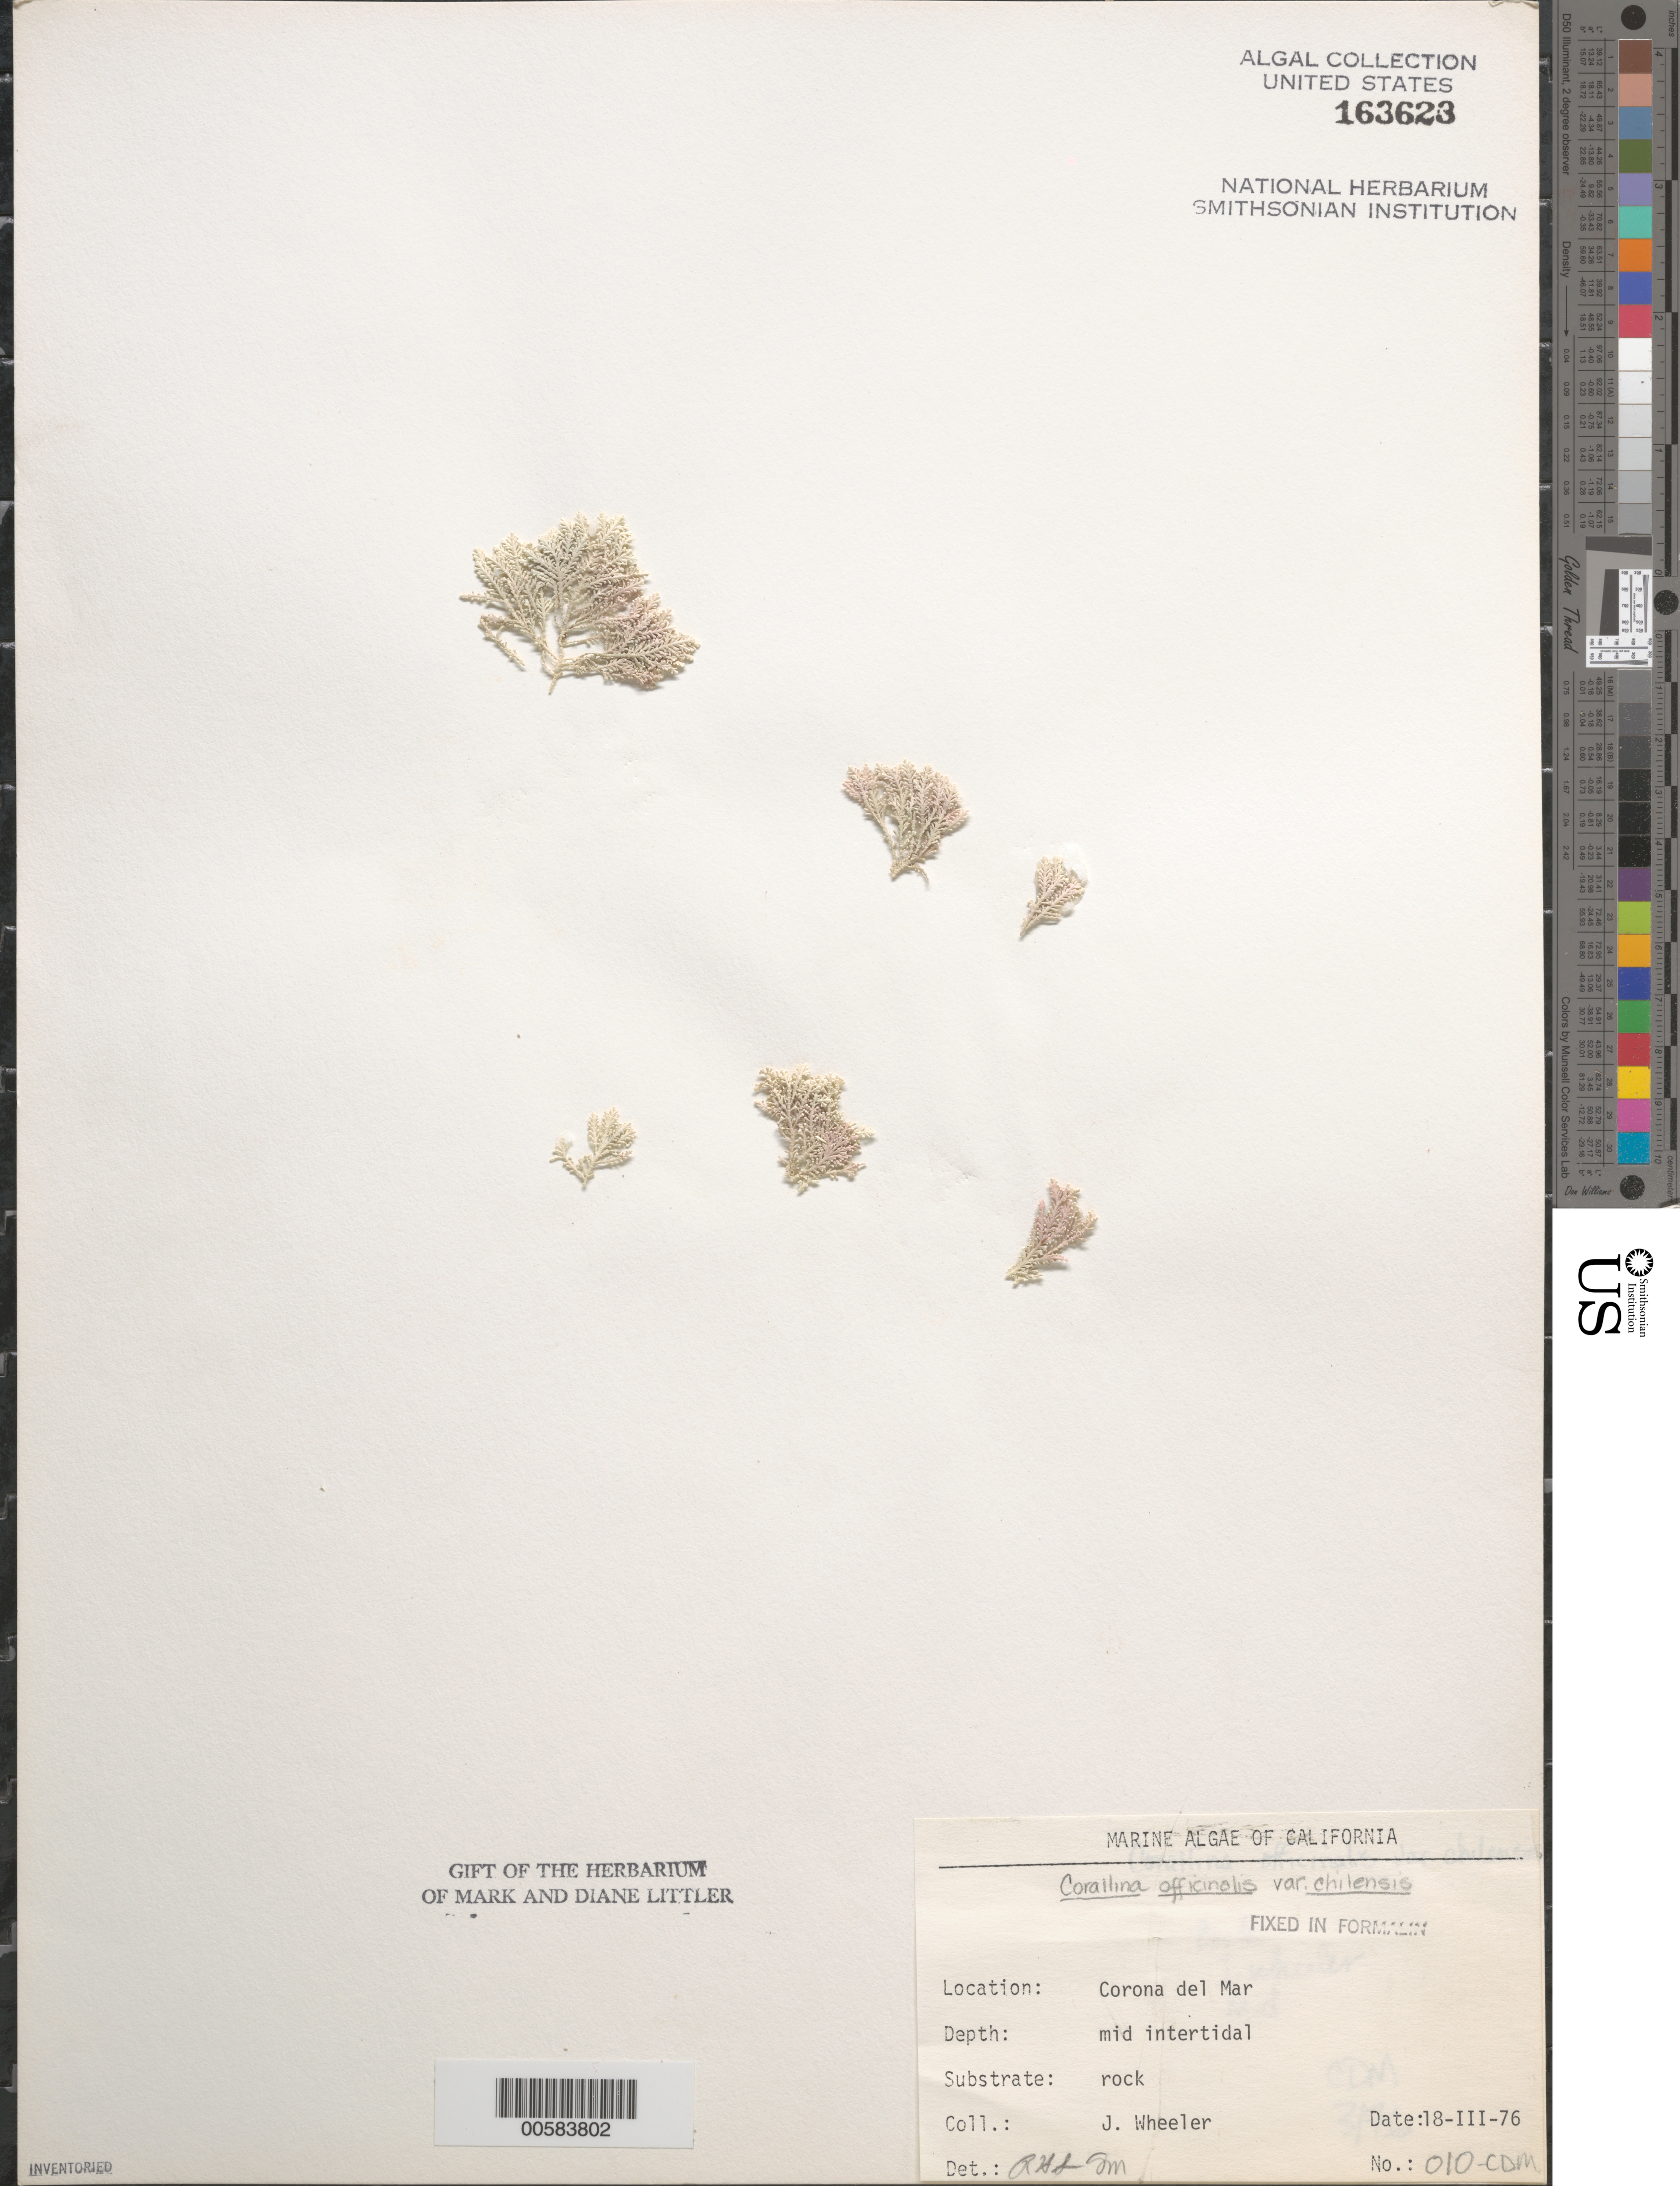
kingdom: Plantae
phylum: Rhodophyta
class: Florideophyceae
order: Corallinales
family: Corallinaceae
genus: Corallina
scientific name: Corallina officinalis var. chilensis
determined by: Sims, Robert H.; Murray, S. N.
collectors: J. Wheeler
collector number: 010-cdm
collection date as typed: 18 Mar 1976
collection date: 1976-03-18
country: United States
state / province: California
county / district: Orange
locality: Corona del Mar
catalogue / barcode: US 163623